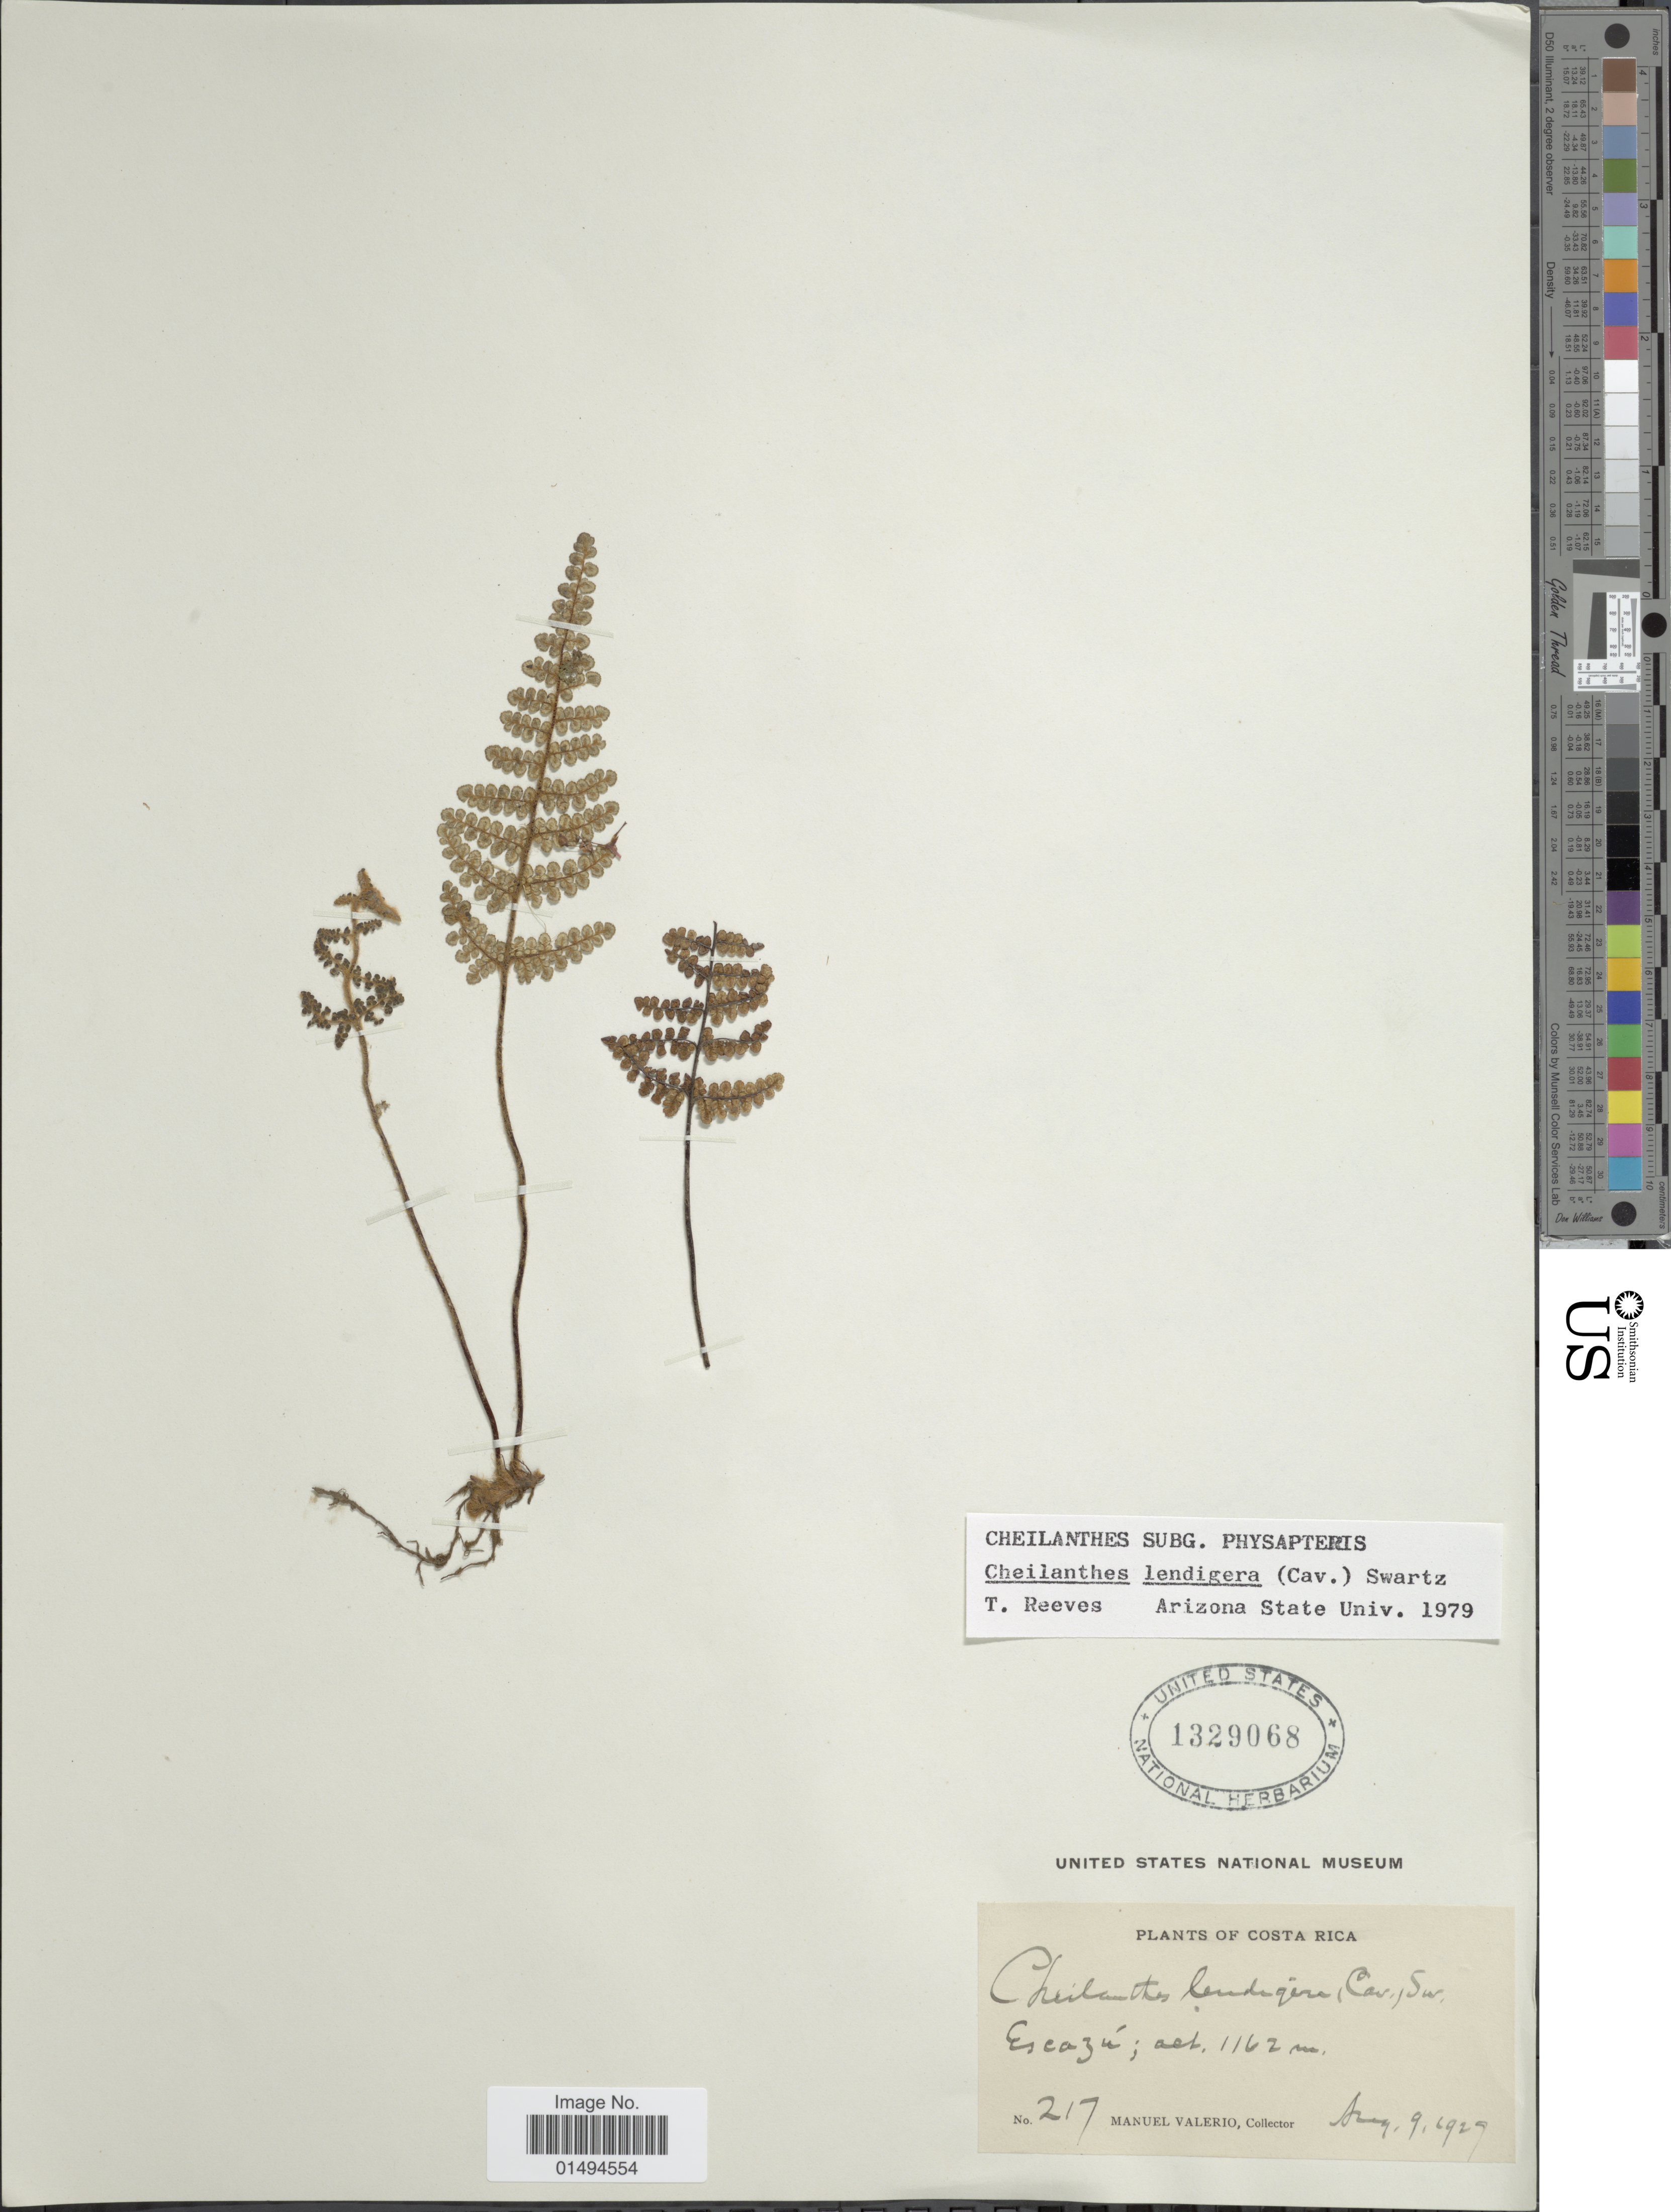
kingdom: Plantae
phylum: Tracheophyta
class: Polypodiopsida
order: Polypodiales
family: Pteridaceae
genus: Myriopteris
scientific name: Myriopteris lendigera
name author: (Cav.) J. Sm.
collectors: M. Valerio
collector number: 217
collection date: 1929-08-09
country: Costa Rica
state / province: San José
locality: Escazú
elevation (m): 1162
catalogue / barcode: US 1329068